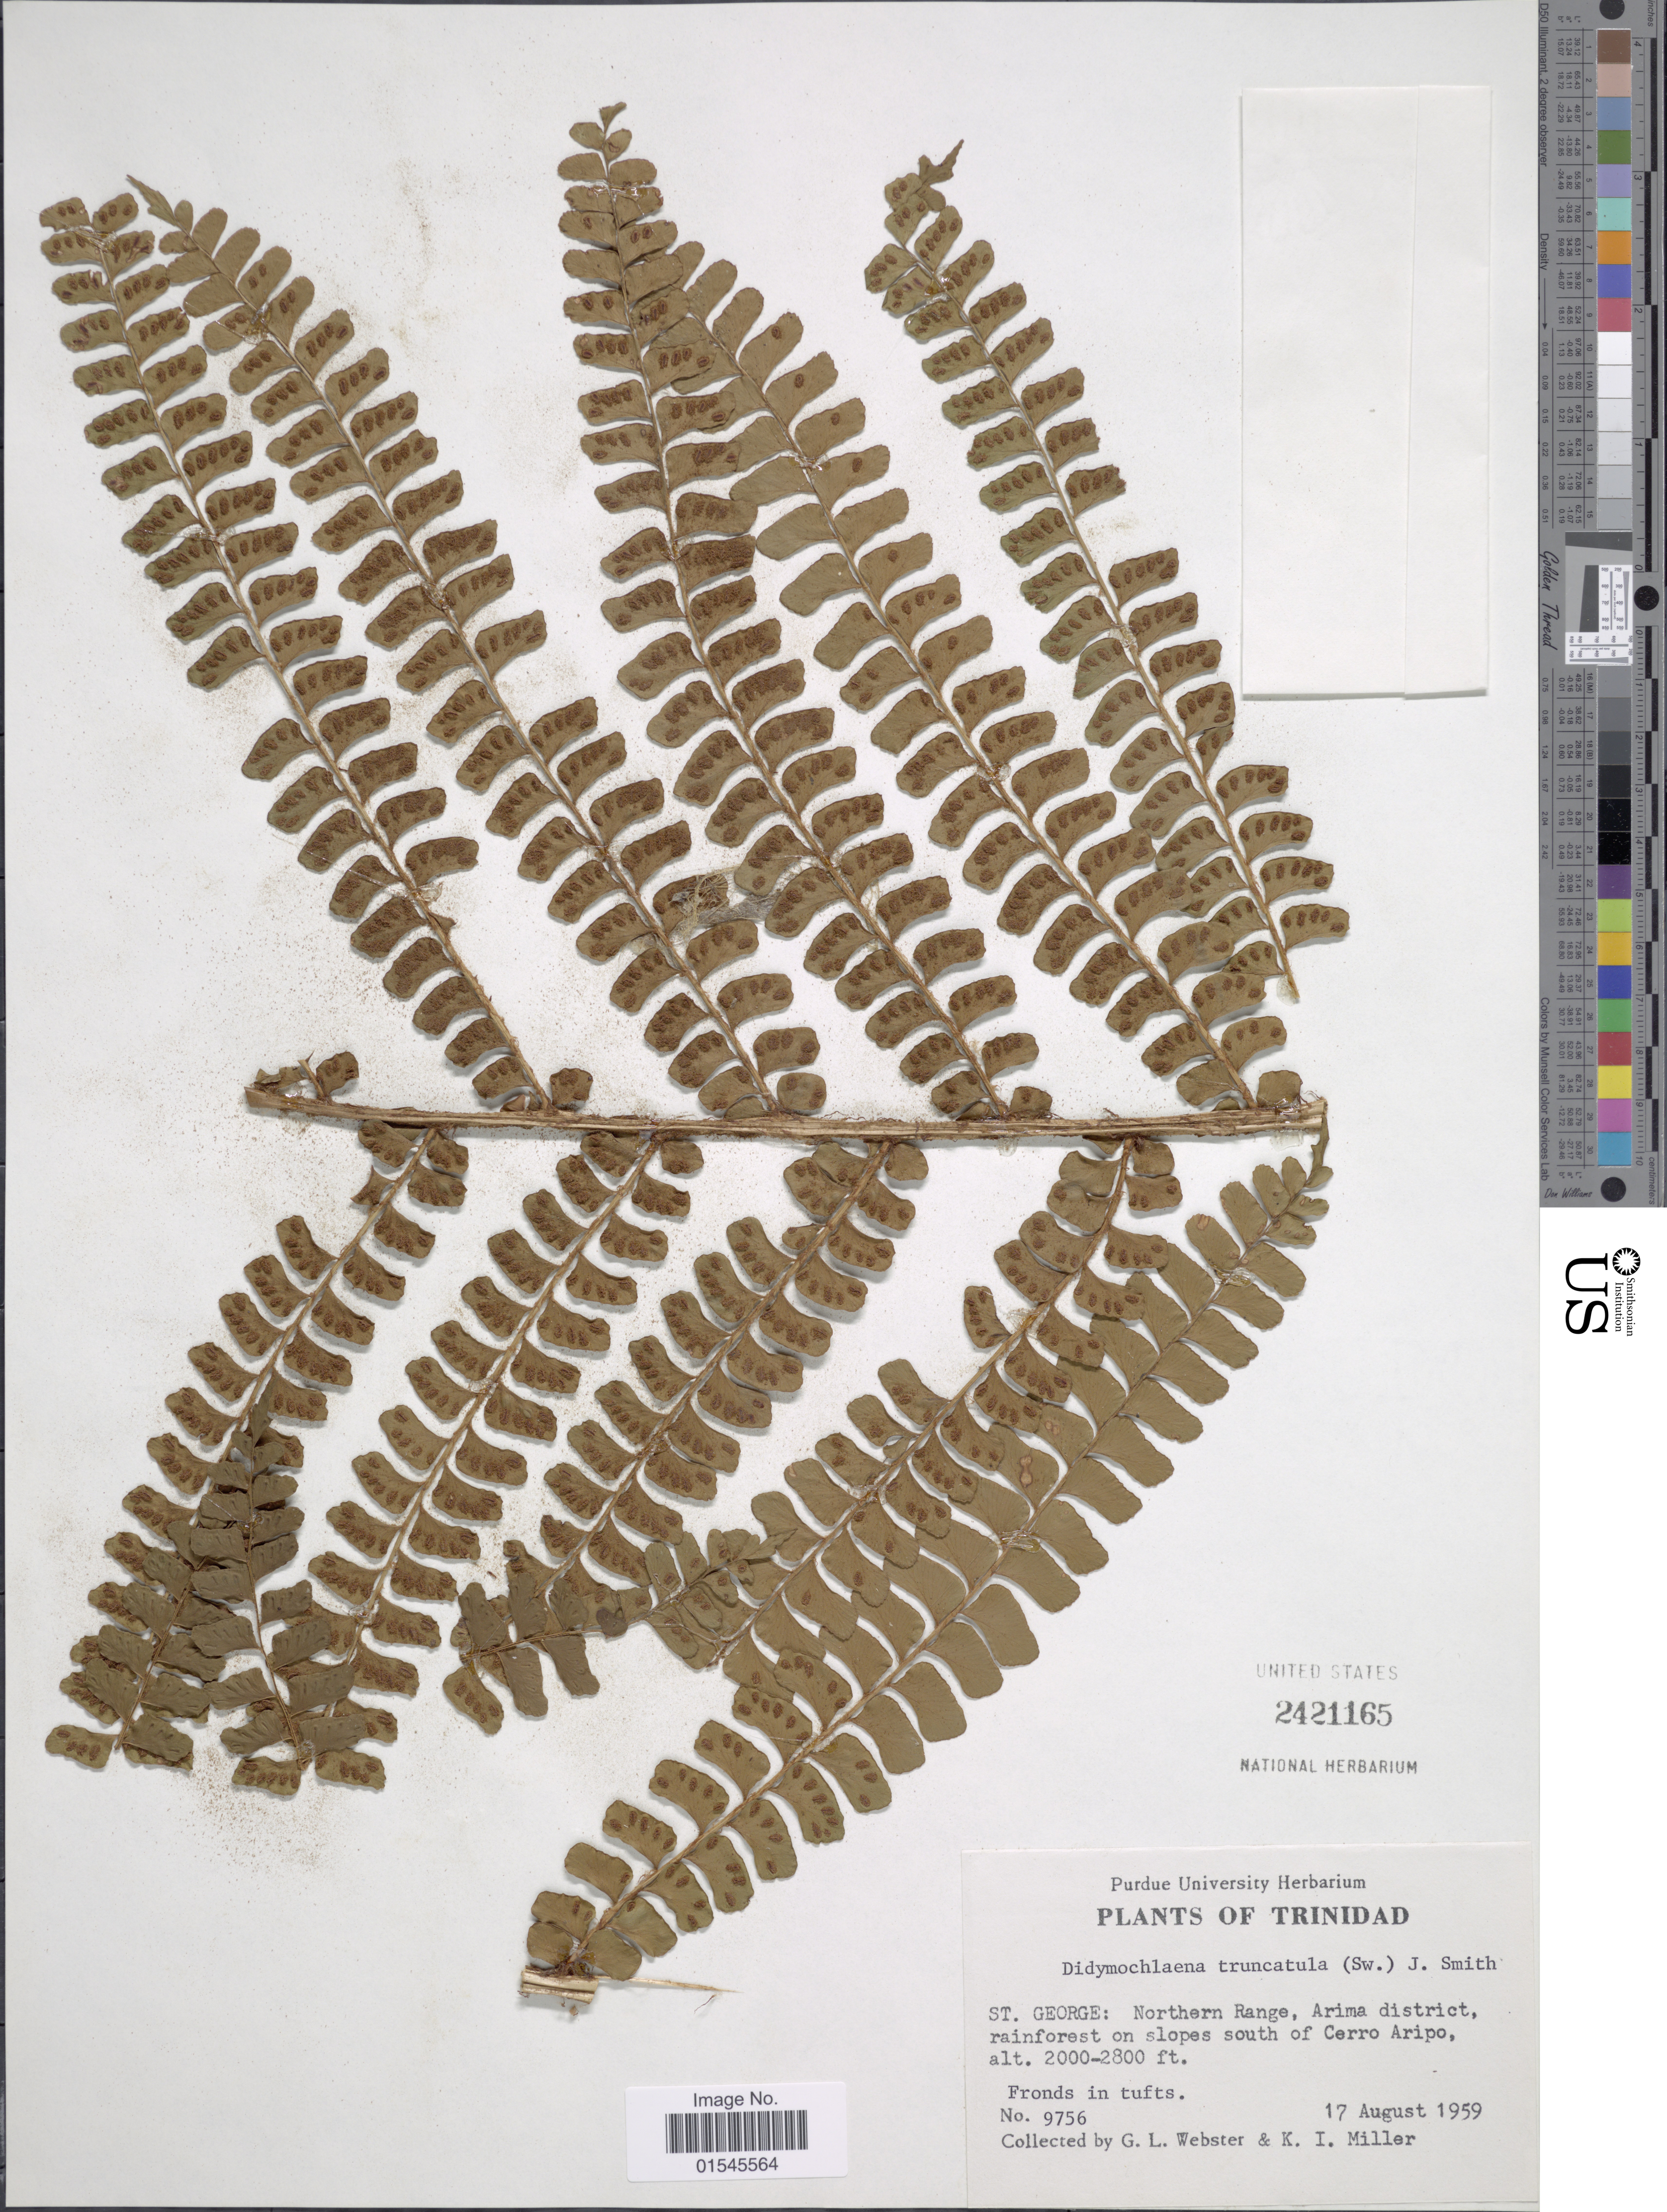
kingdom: Plantae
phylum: Tracheophyta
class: Polypodiopsida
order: Polypodiales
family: Didymochlaenaceae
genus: Didymochlaena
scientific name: Didymochlaena truncatula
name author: (Sw.) J. Sm.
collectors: G. L. Webster & K. I. Miller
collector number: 9756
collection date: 1959-08-17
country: Trinidad and Tobago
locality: Trinidad, St George: Northern Range, Arima district, rainforest on slopes south of Cerro Aripo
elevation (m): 610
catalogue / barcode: US 2421165